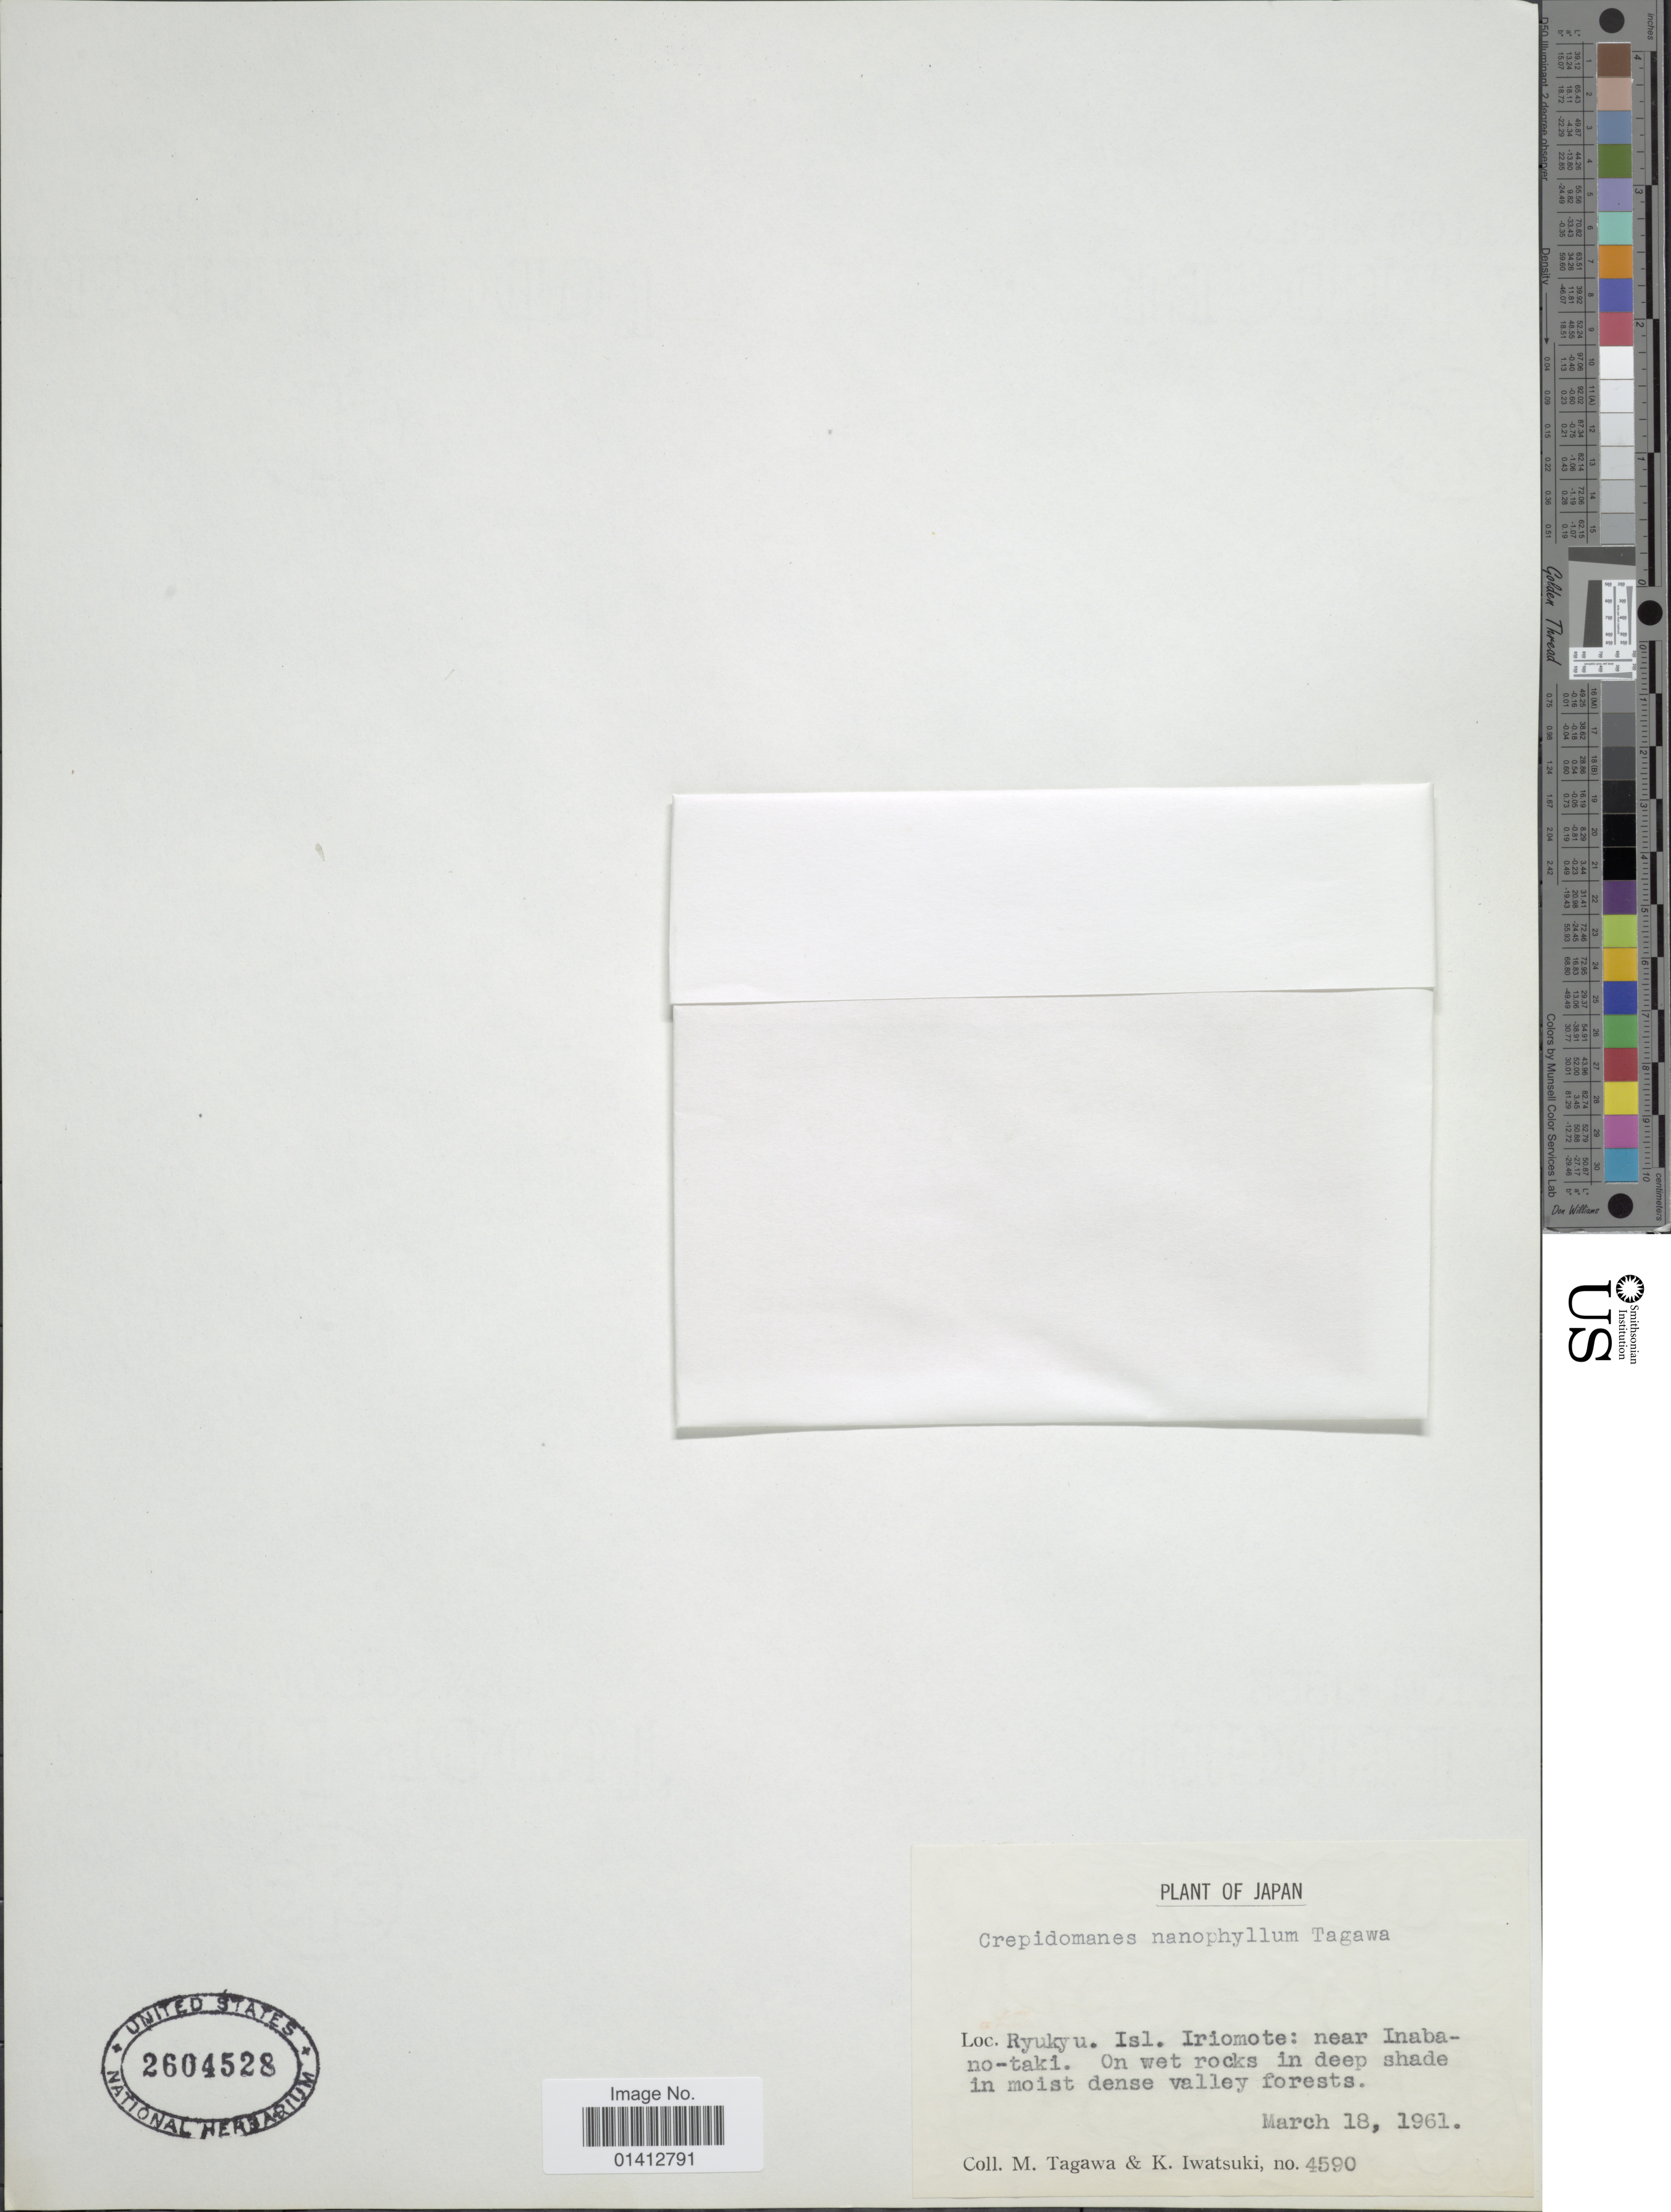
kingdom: Plantae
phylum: Tracheophyta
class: Polypodiopsida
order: Hymenophyllales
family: Hymenophyllaceae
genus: Crepidomanes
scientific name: Crepidomanes nanophyllum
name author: Tagawa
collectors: M. Tagawa & K. Iwatsuki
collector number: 4590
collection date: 1961-03-18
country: Japan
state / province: Okinawa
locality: Ryukyu Isl. Iriomote: near Inabano-taki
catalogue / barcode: US 2604528